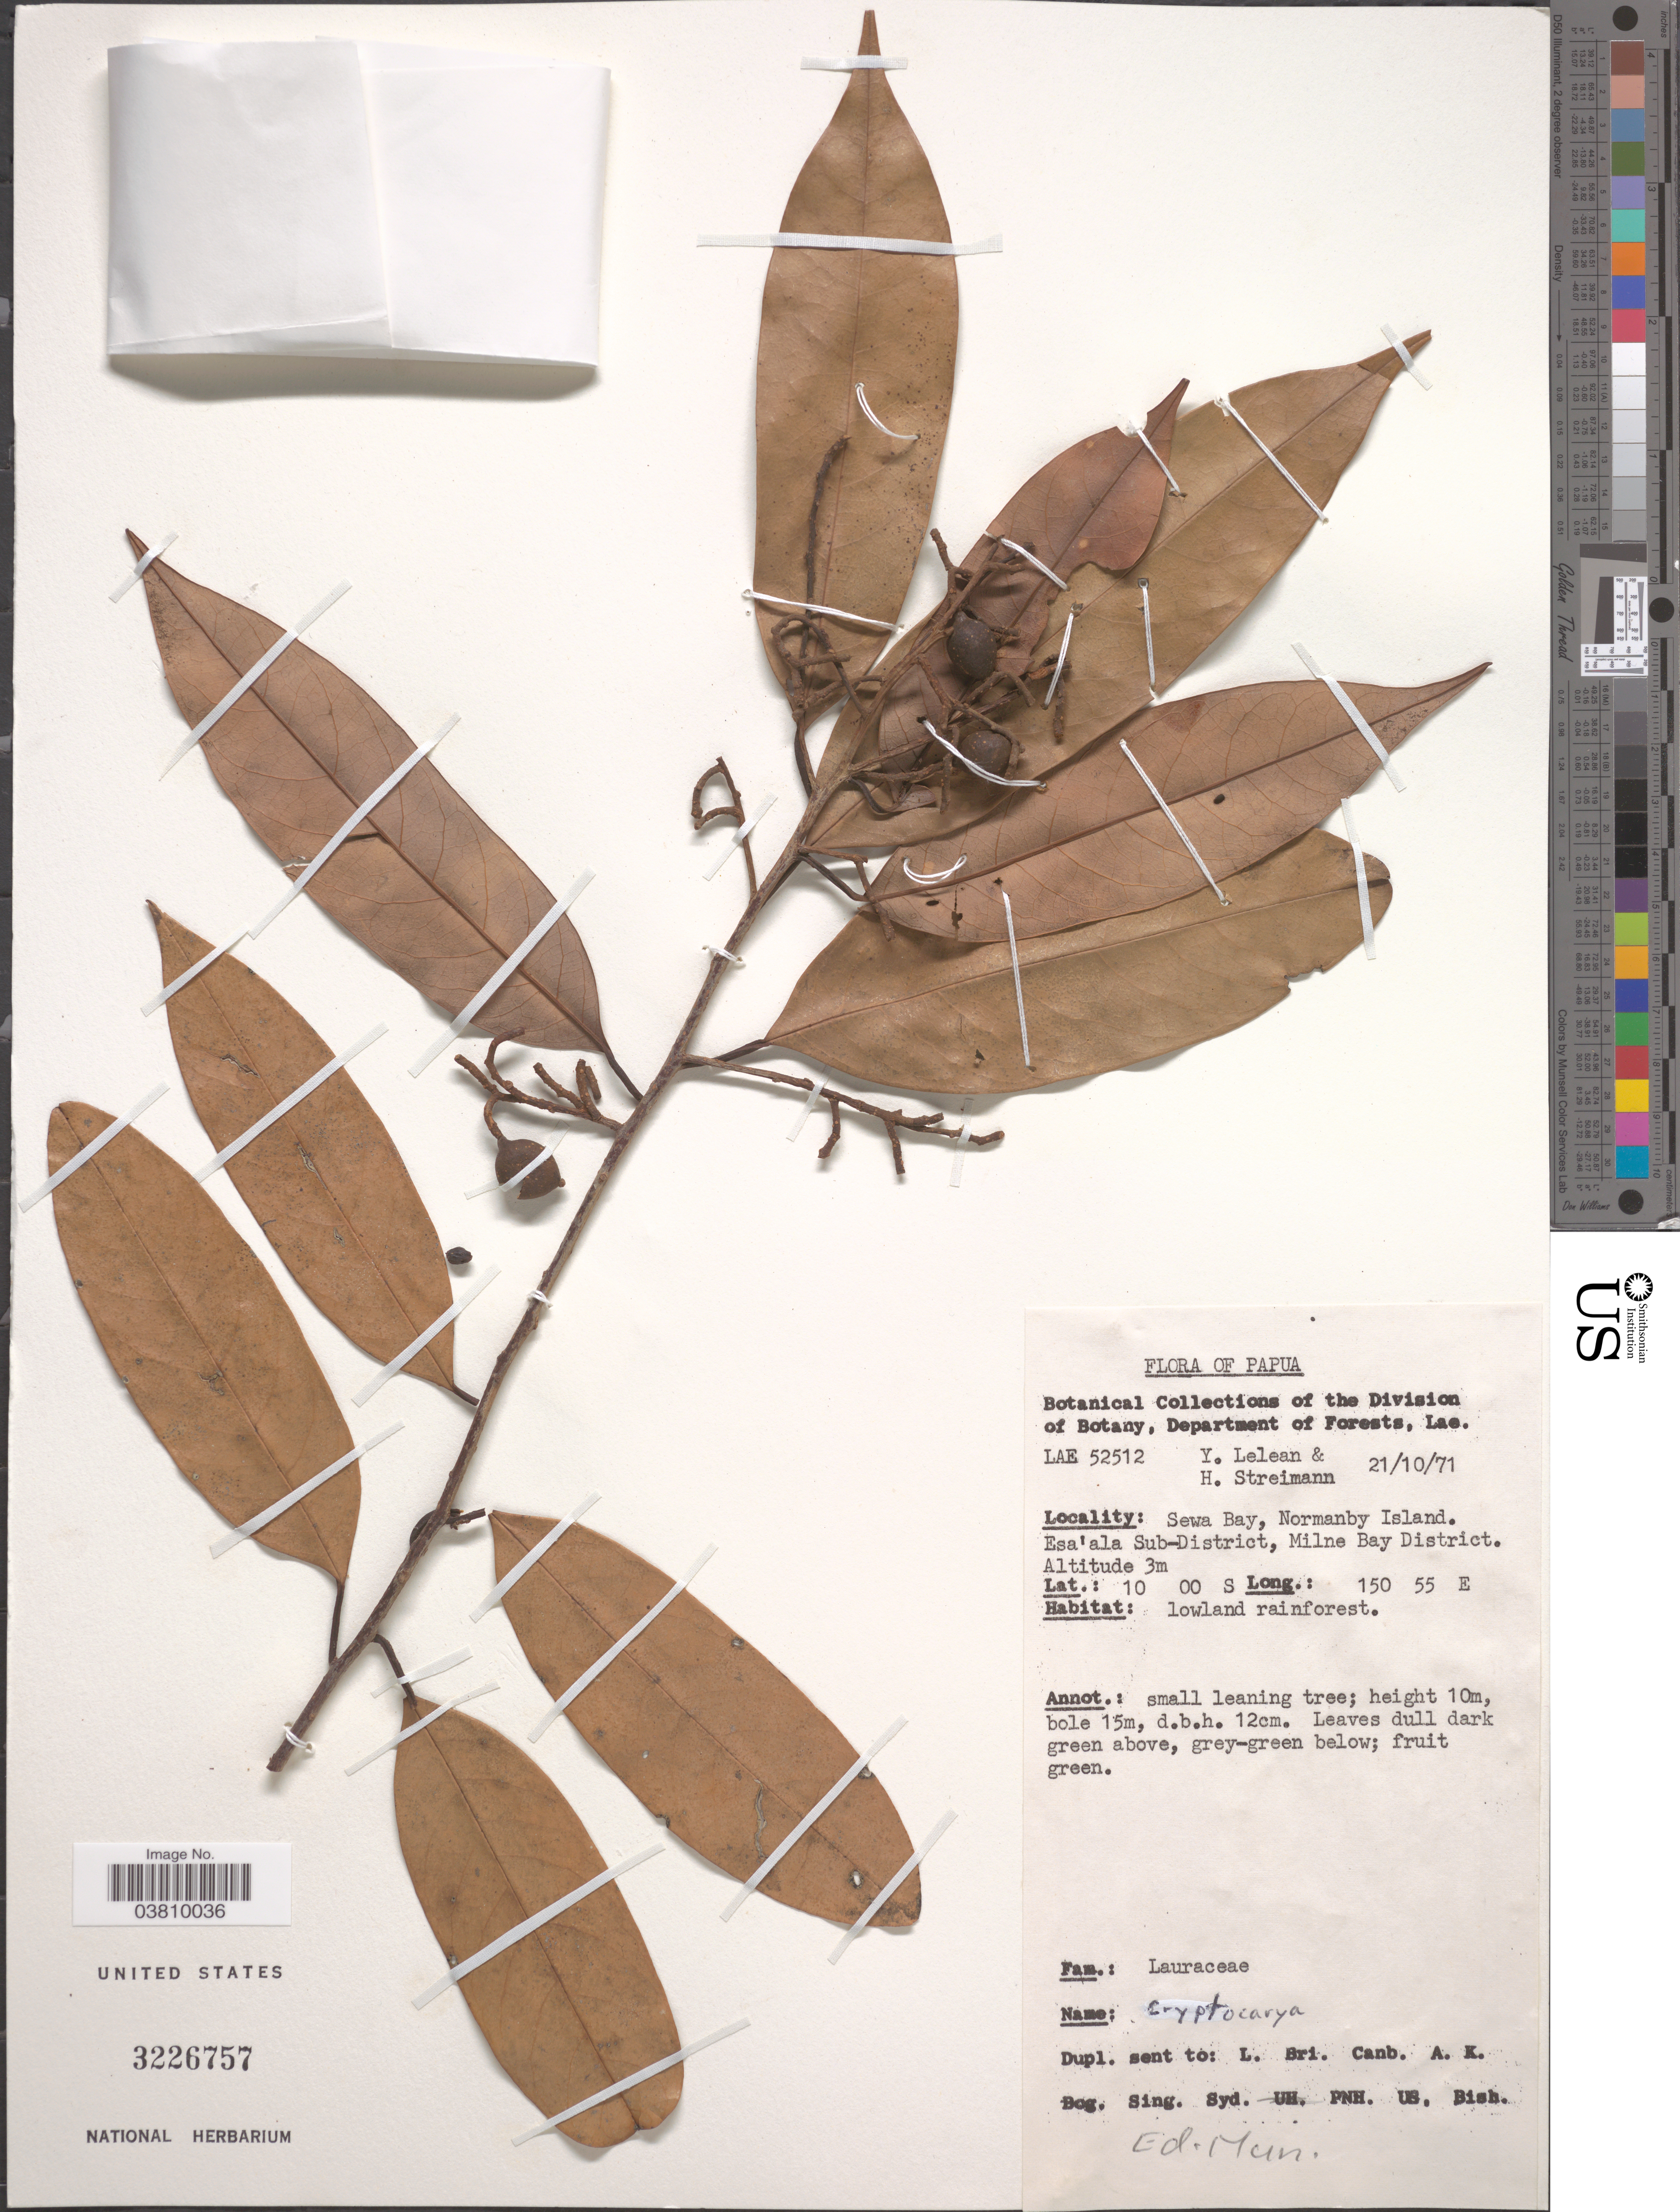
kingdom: Plantae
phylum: Tracheophyta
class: Magnoliopsida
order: Laurales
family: Lauraceae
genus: Cryptocarya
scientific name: Cryptocarya sp.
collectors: Y. Lelean & H. Streimann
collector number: LAE52512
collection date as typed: Transcribed d/m/y: 21/10/71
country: Papua New Guinea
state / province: Milne Bay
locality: Sewa Bay, Normanby Island. Esa'ala Sub-District, Milne Bay District.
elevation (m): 3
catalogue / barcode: US 3226757